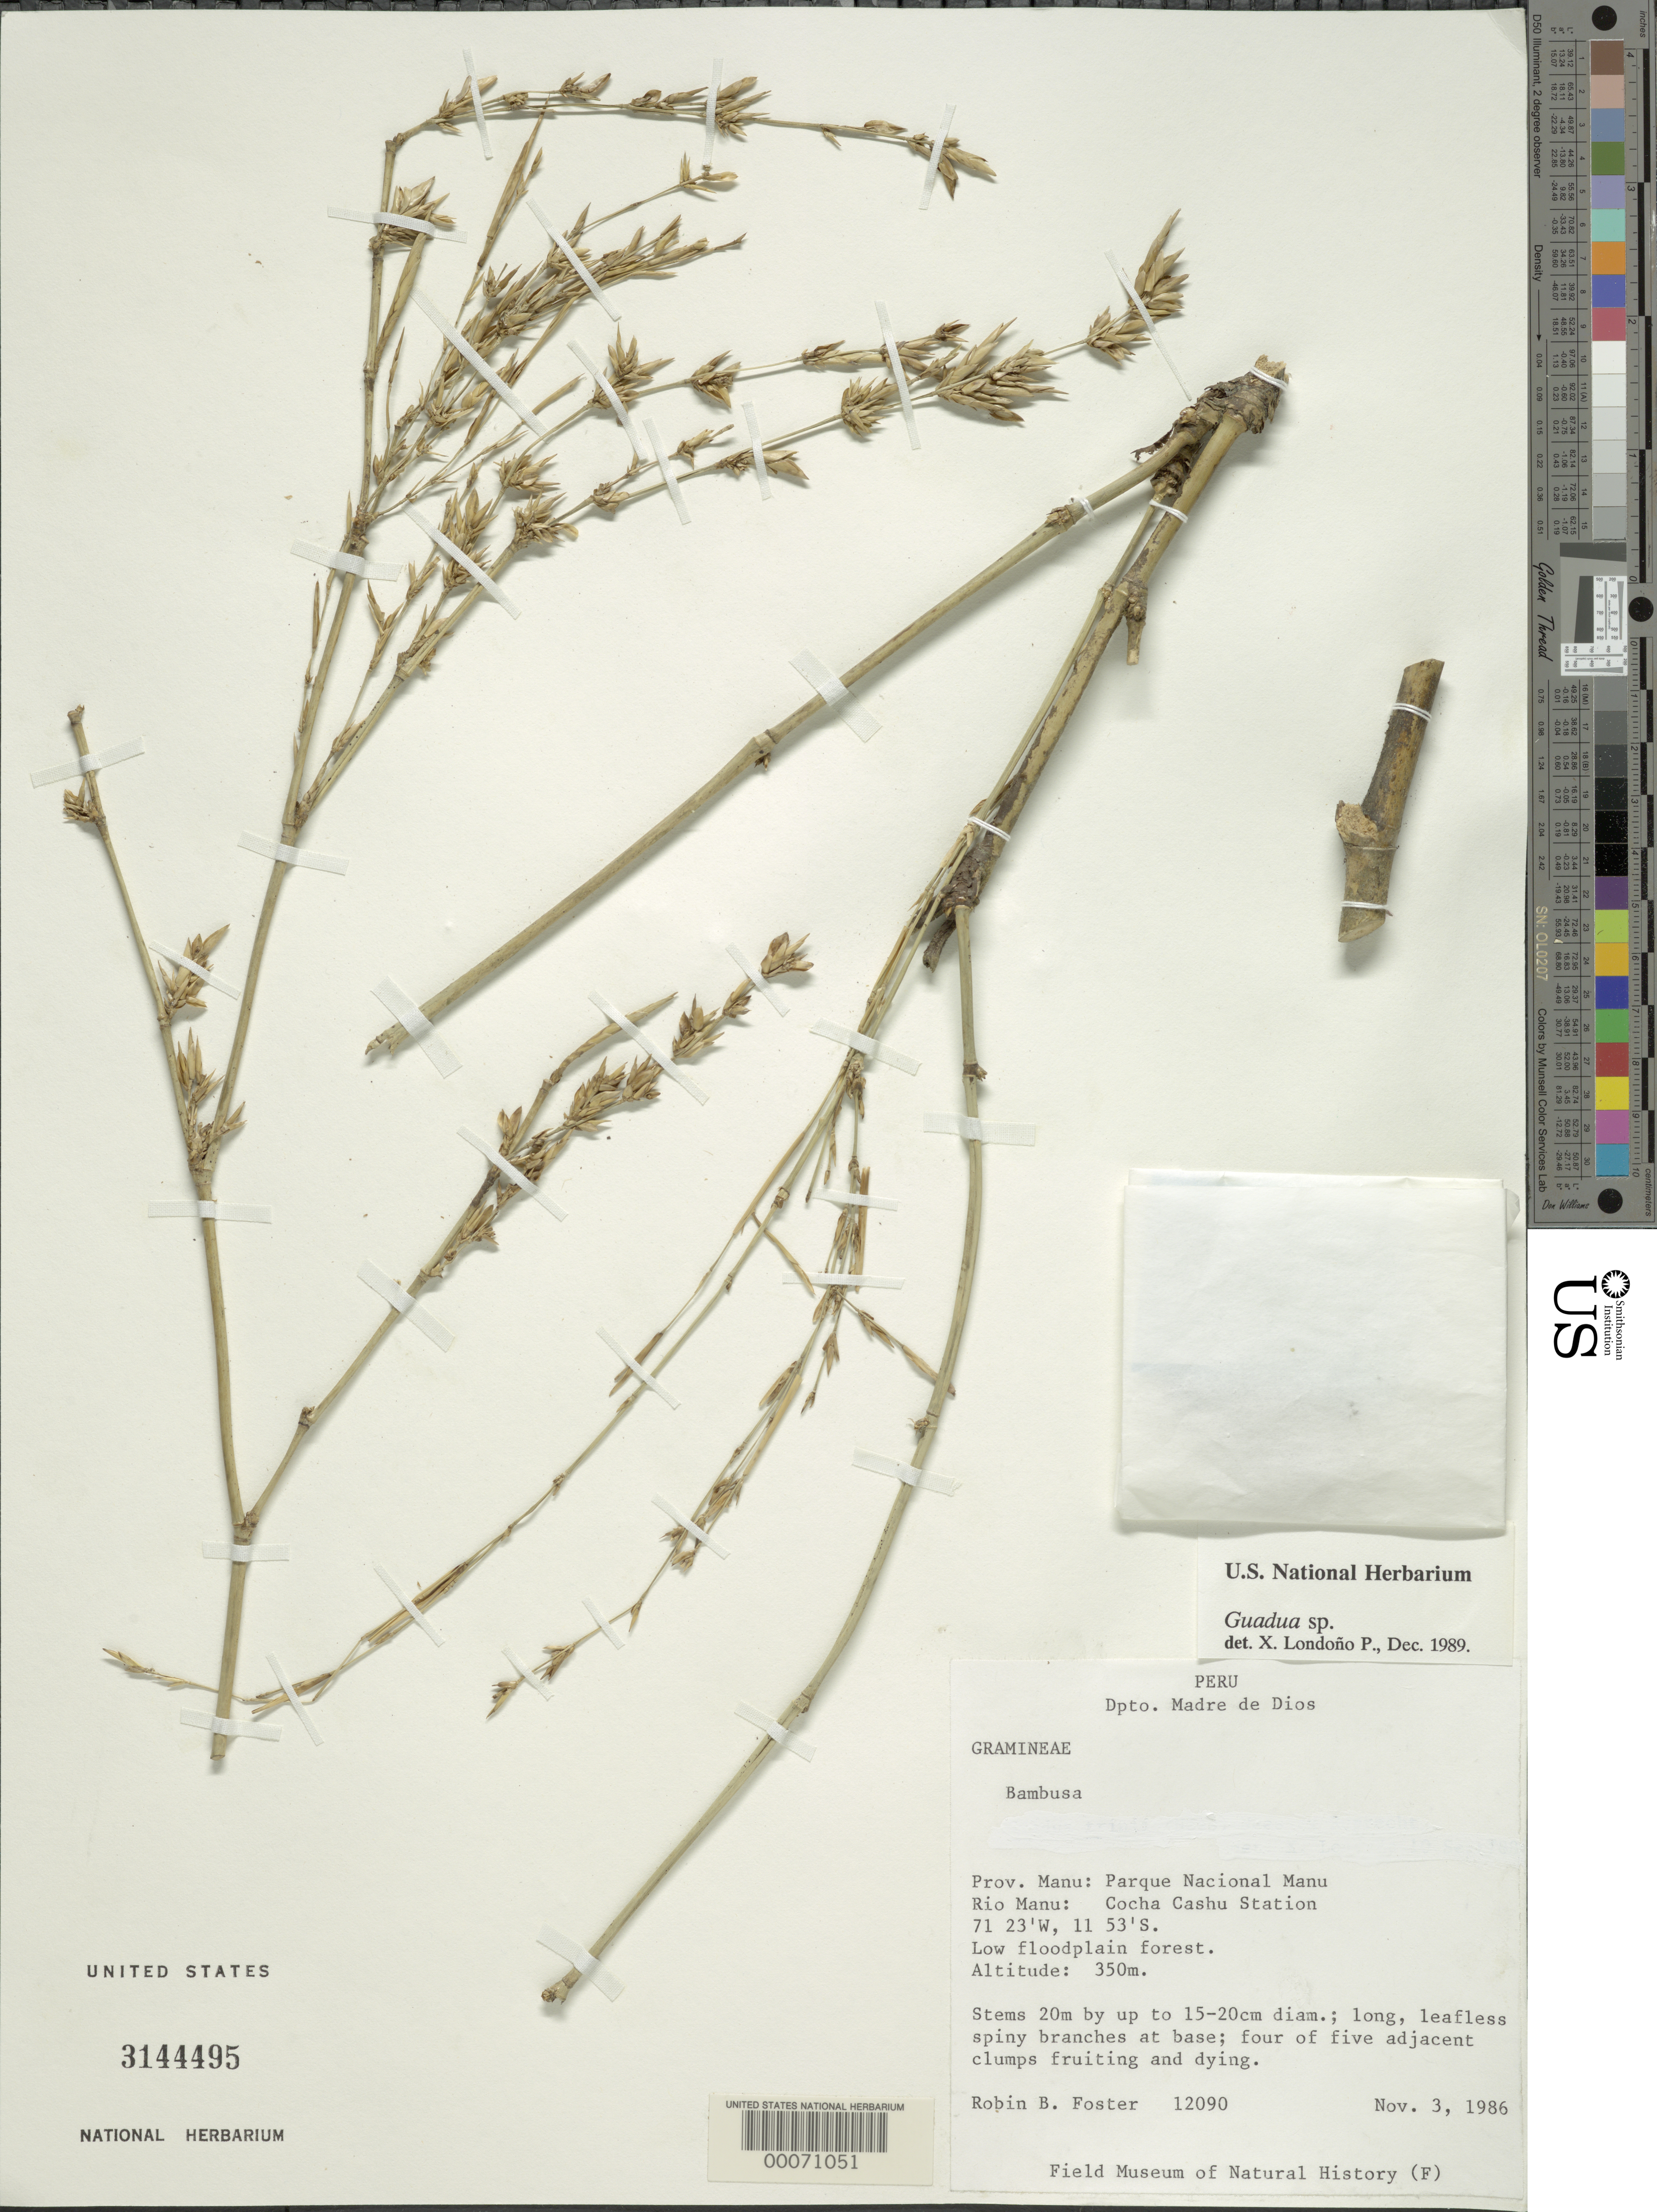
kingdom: Plantae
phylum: Tracheophyta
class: Liliopsida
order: Poales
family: Poaceae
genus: Guadua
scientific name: Guadua sp.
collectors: R. B. Foster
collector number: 12090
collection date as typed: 03 Nov 1986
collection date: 1986-11-03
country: Peru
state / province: Madre de Dios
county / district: Manú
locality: Manu national park, rio manu, cocha cashu station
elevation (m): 350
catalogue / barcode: US 3144495